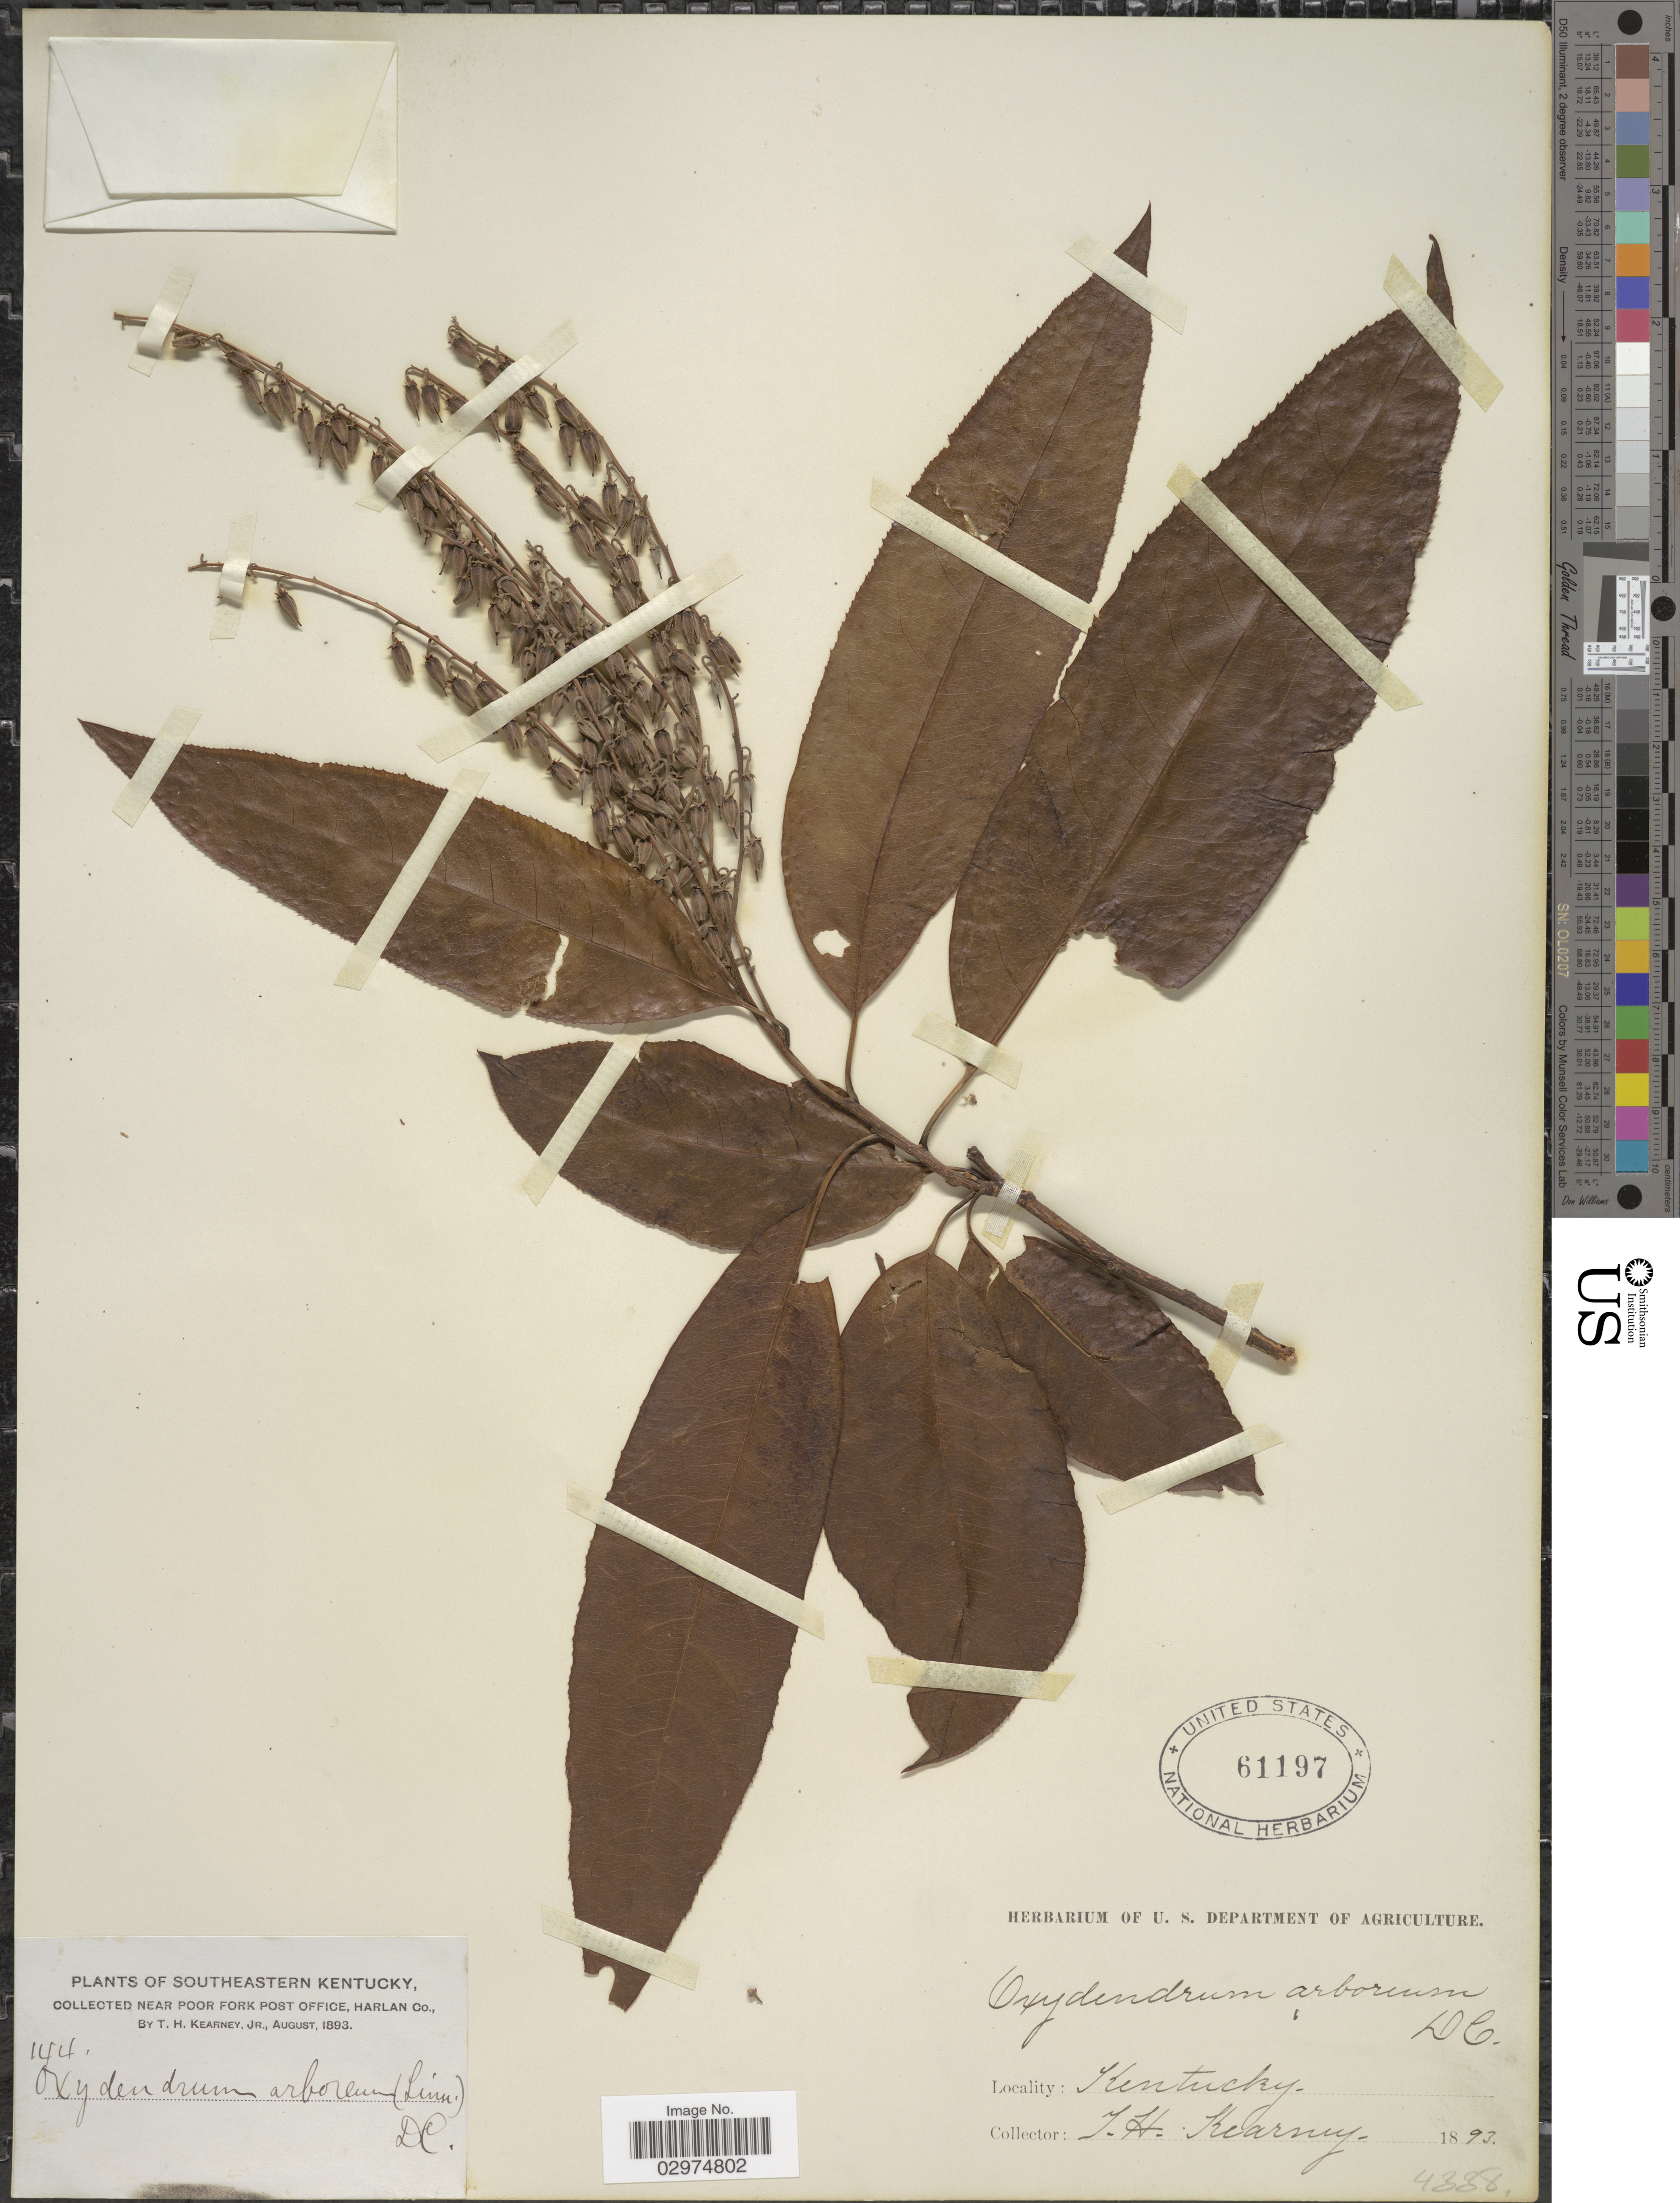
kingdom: Plantae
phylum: Tracheophyta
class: Magnoliopsida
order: Ericales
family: Ericaceae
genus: Oxydendrum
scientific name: Oxydendrum arboreum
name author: (L.) DC.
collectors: T. H. Kearney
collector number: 144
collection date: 1893-08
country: United States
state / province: Kentucky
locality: Southeastern Kentucky, Near Poor Fork Post Office, Harlan Co.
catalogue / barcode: US 61197